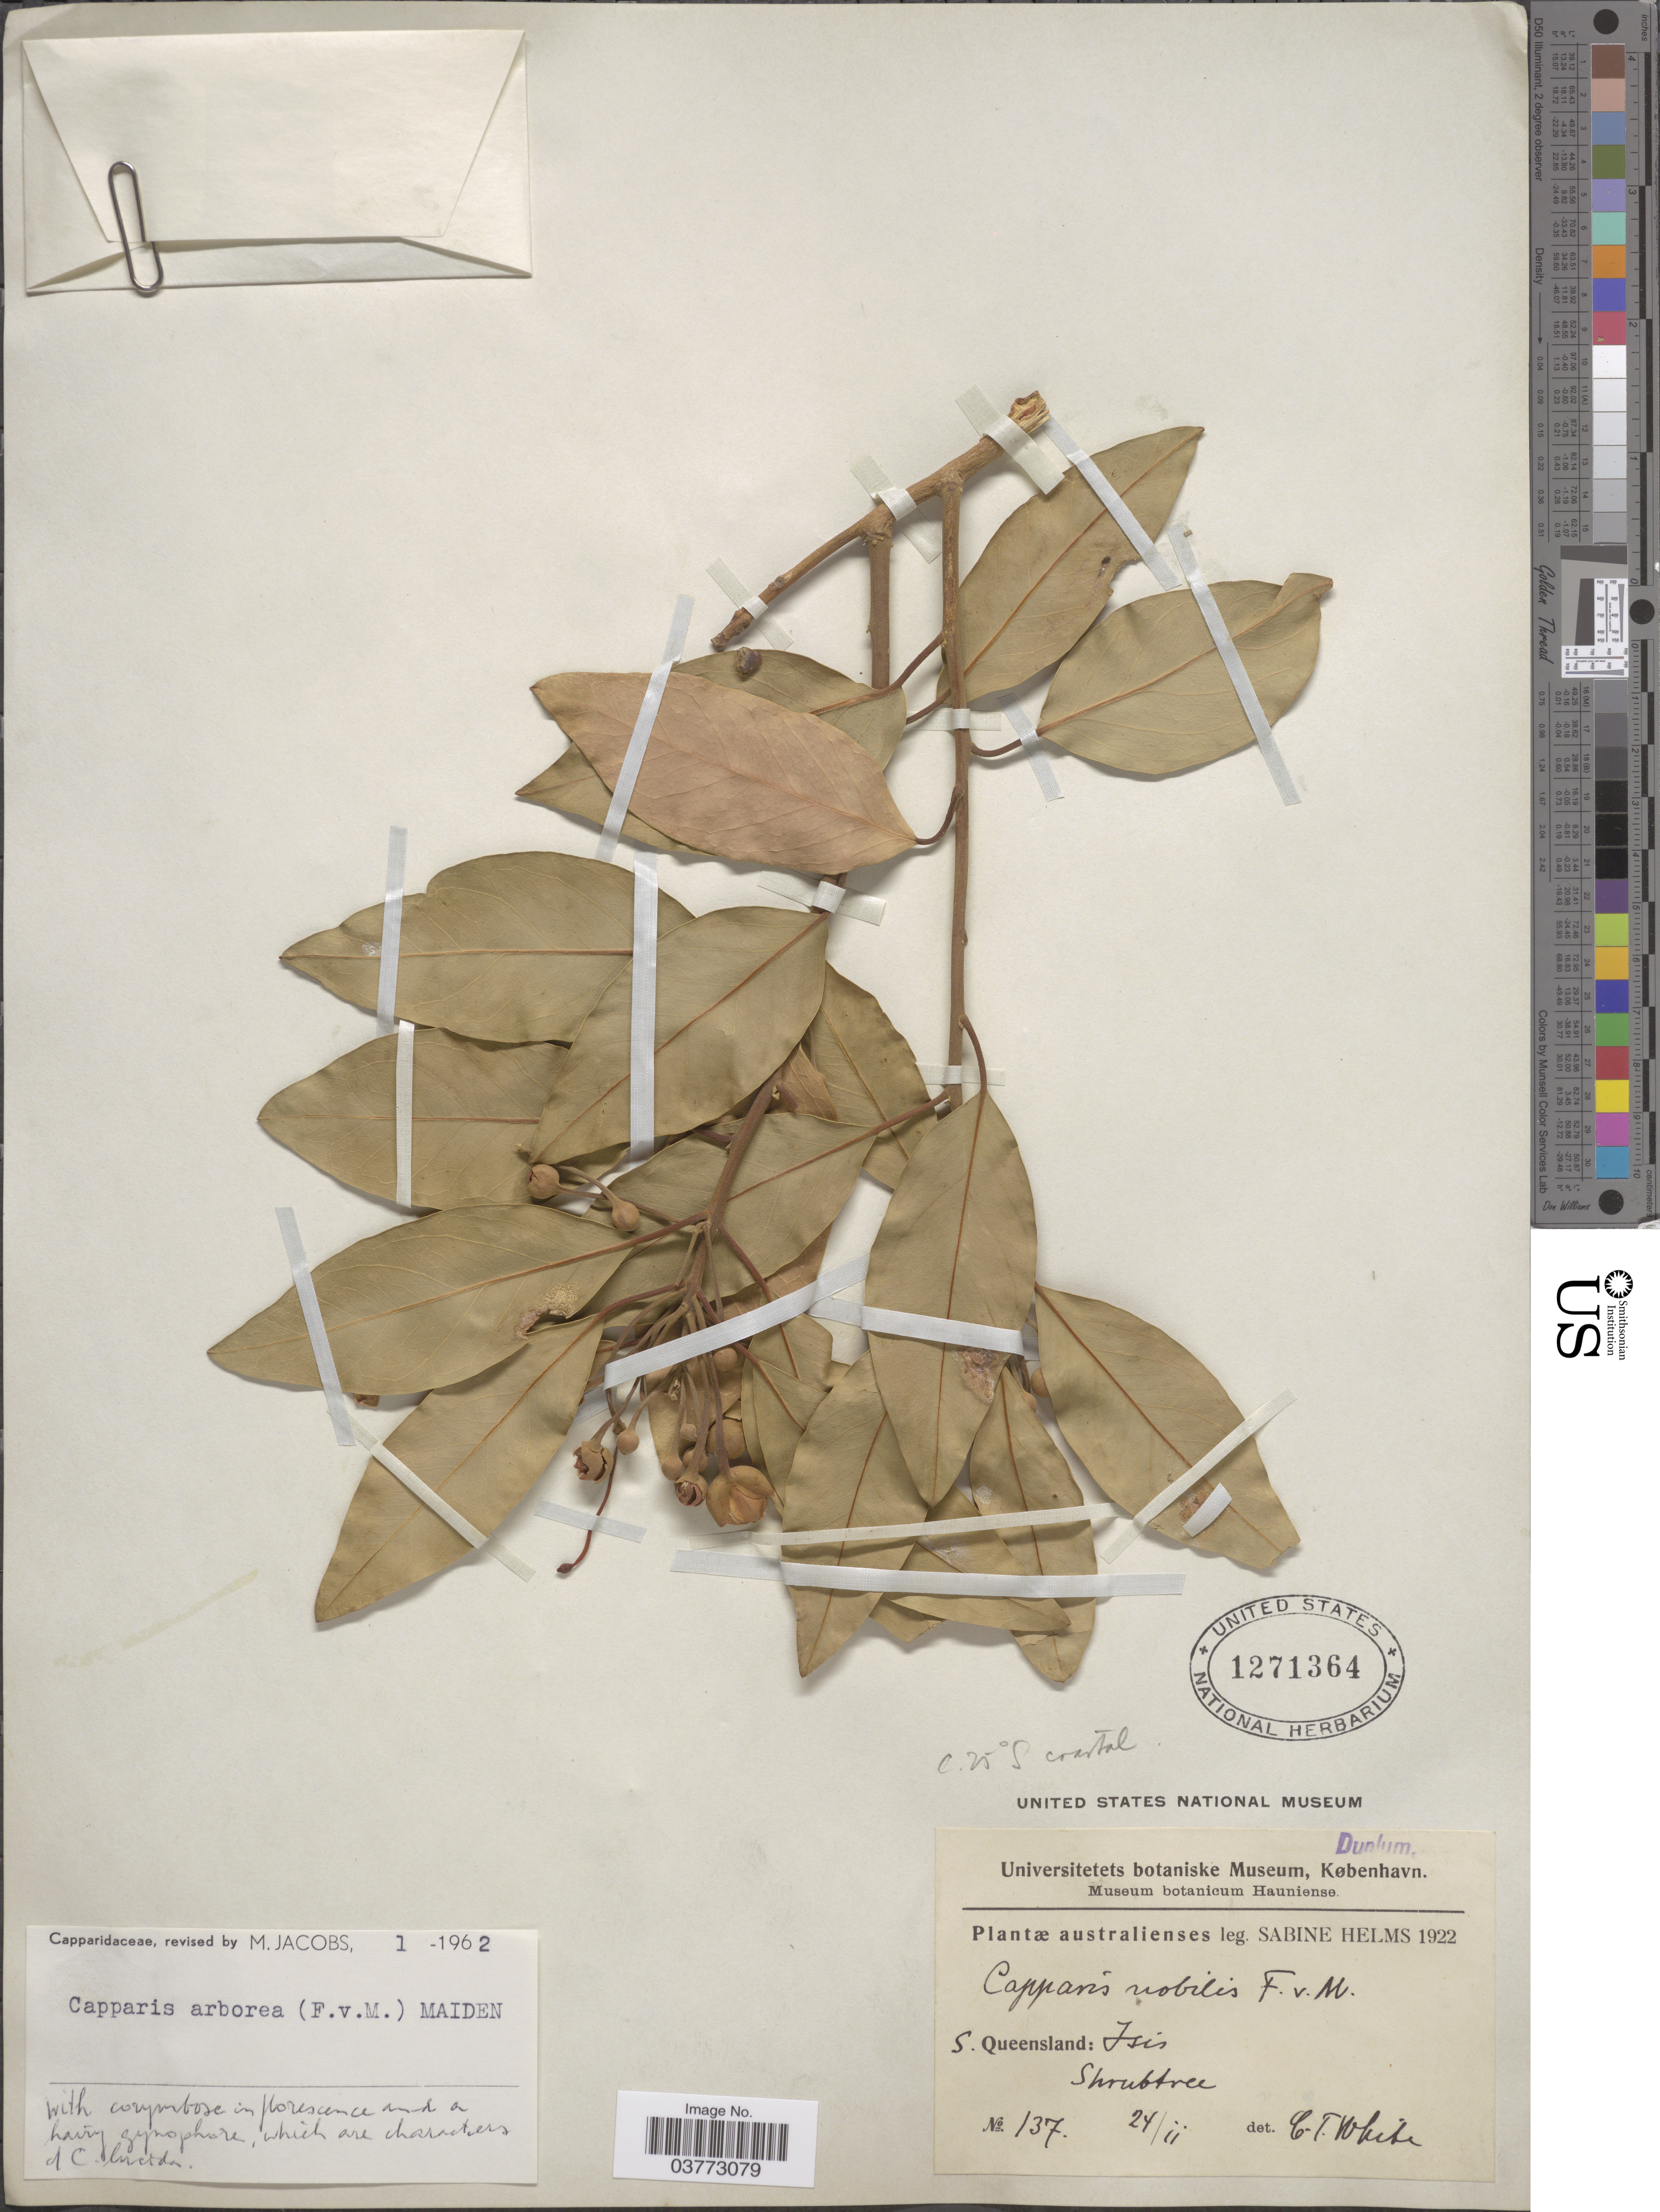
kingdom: Plantae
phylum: Tracheophyta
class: Magnoliopsida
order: Brassicales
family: Capparaceae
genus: Capparis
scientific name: Capparis arborea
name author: Maiden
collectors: S. Helms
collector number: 137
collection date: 1922-02-24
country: Australia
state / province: Queensland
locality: S. Queensland: Isis.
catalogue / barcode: US 1271364